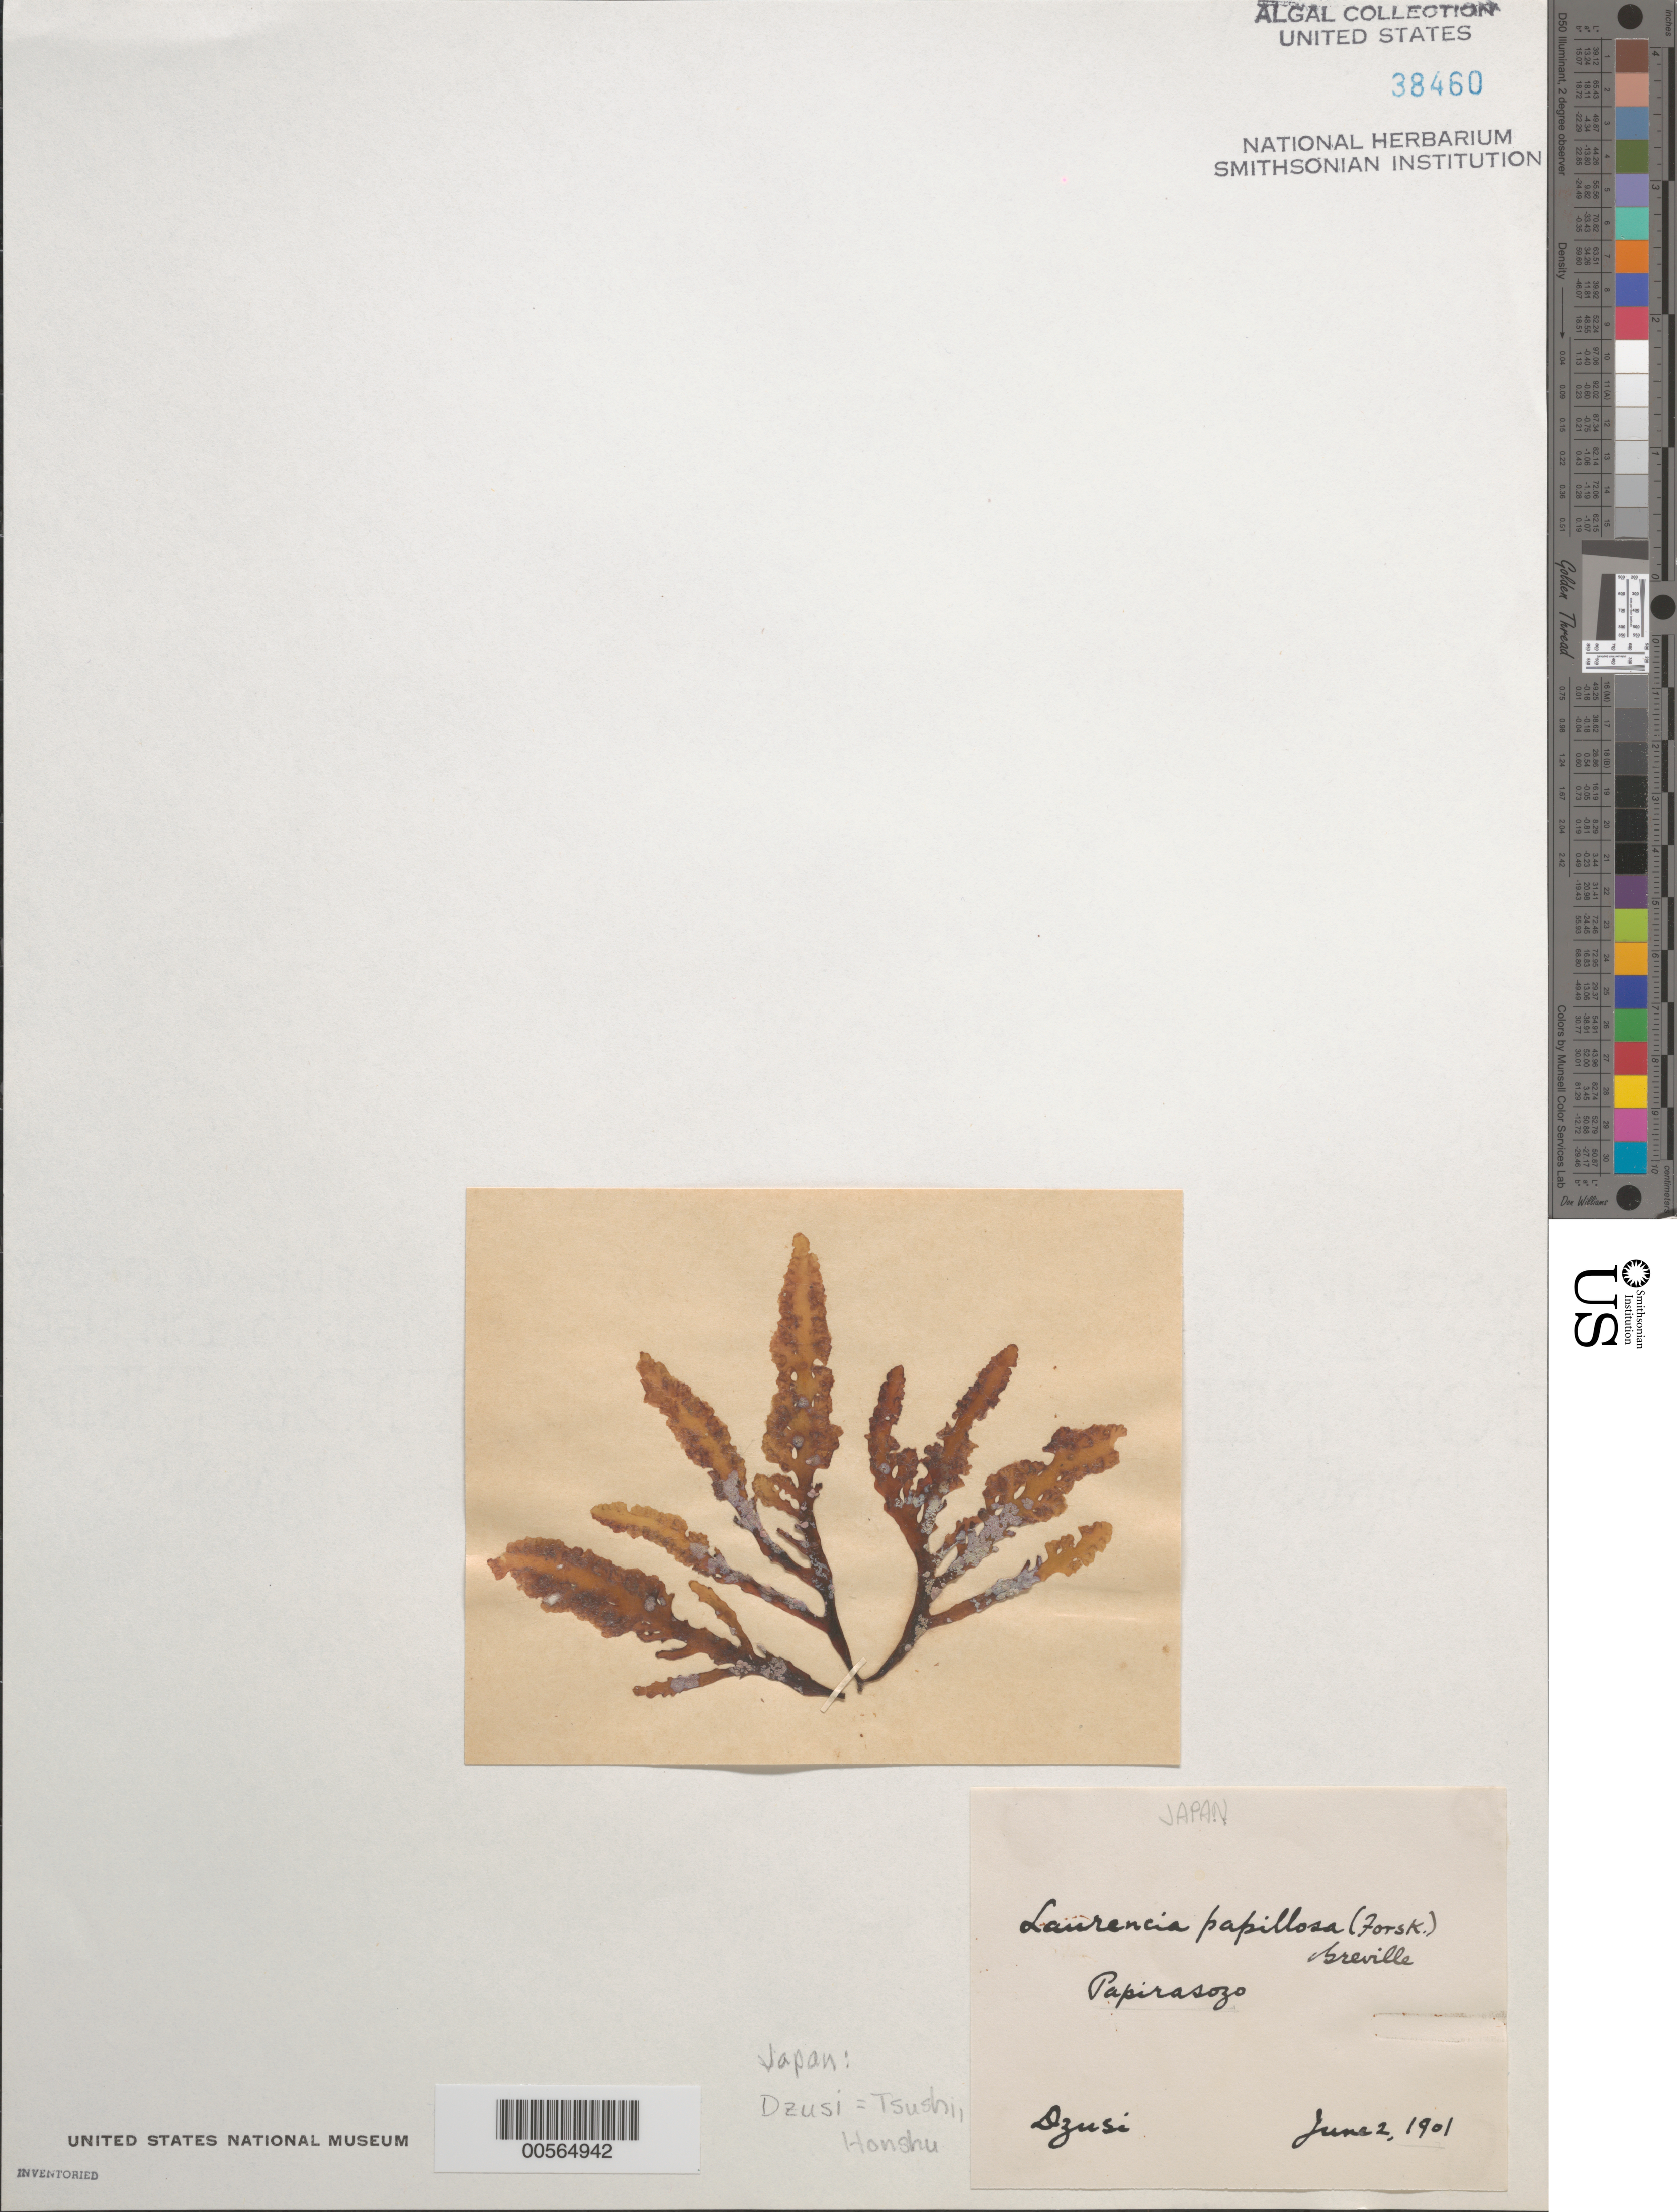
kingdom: Plantae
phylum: Rhodophyta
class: Florideophyceae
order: Ceramiales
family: Rhodomelaceae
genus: Palisada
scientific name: Palisada perforata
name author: (Bory) K.W. Nam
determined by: Algae name updating Project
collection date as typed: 02 Jun 1901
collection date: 1901-06-02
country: Japan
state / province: Mie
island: Honshu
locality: Tsushi (Dzusi)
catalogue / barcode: US 38460